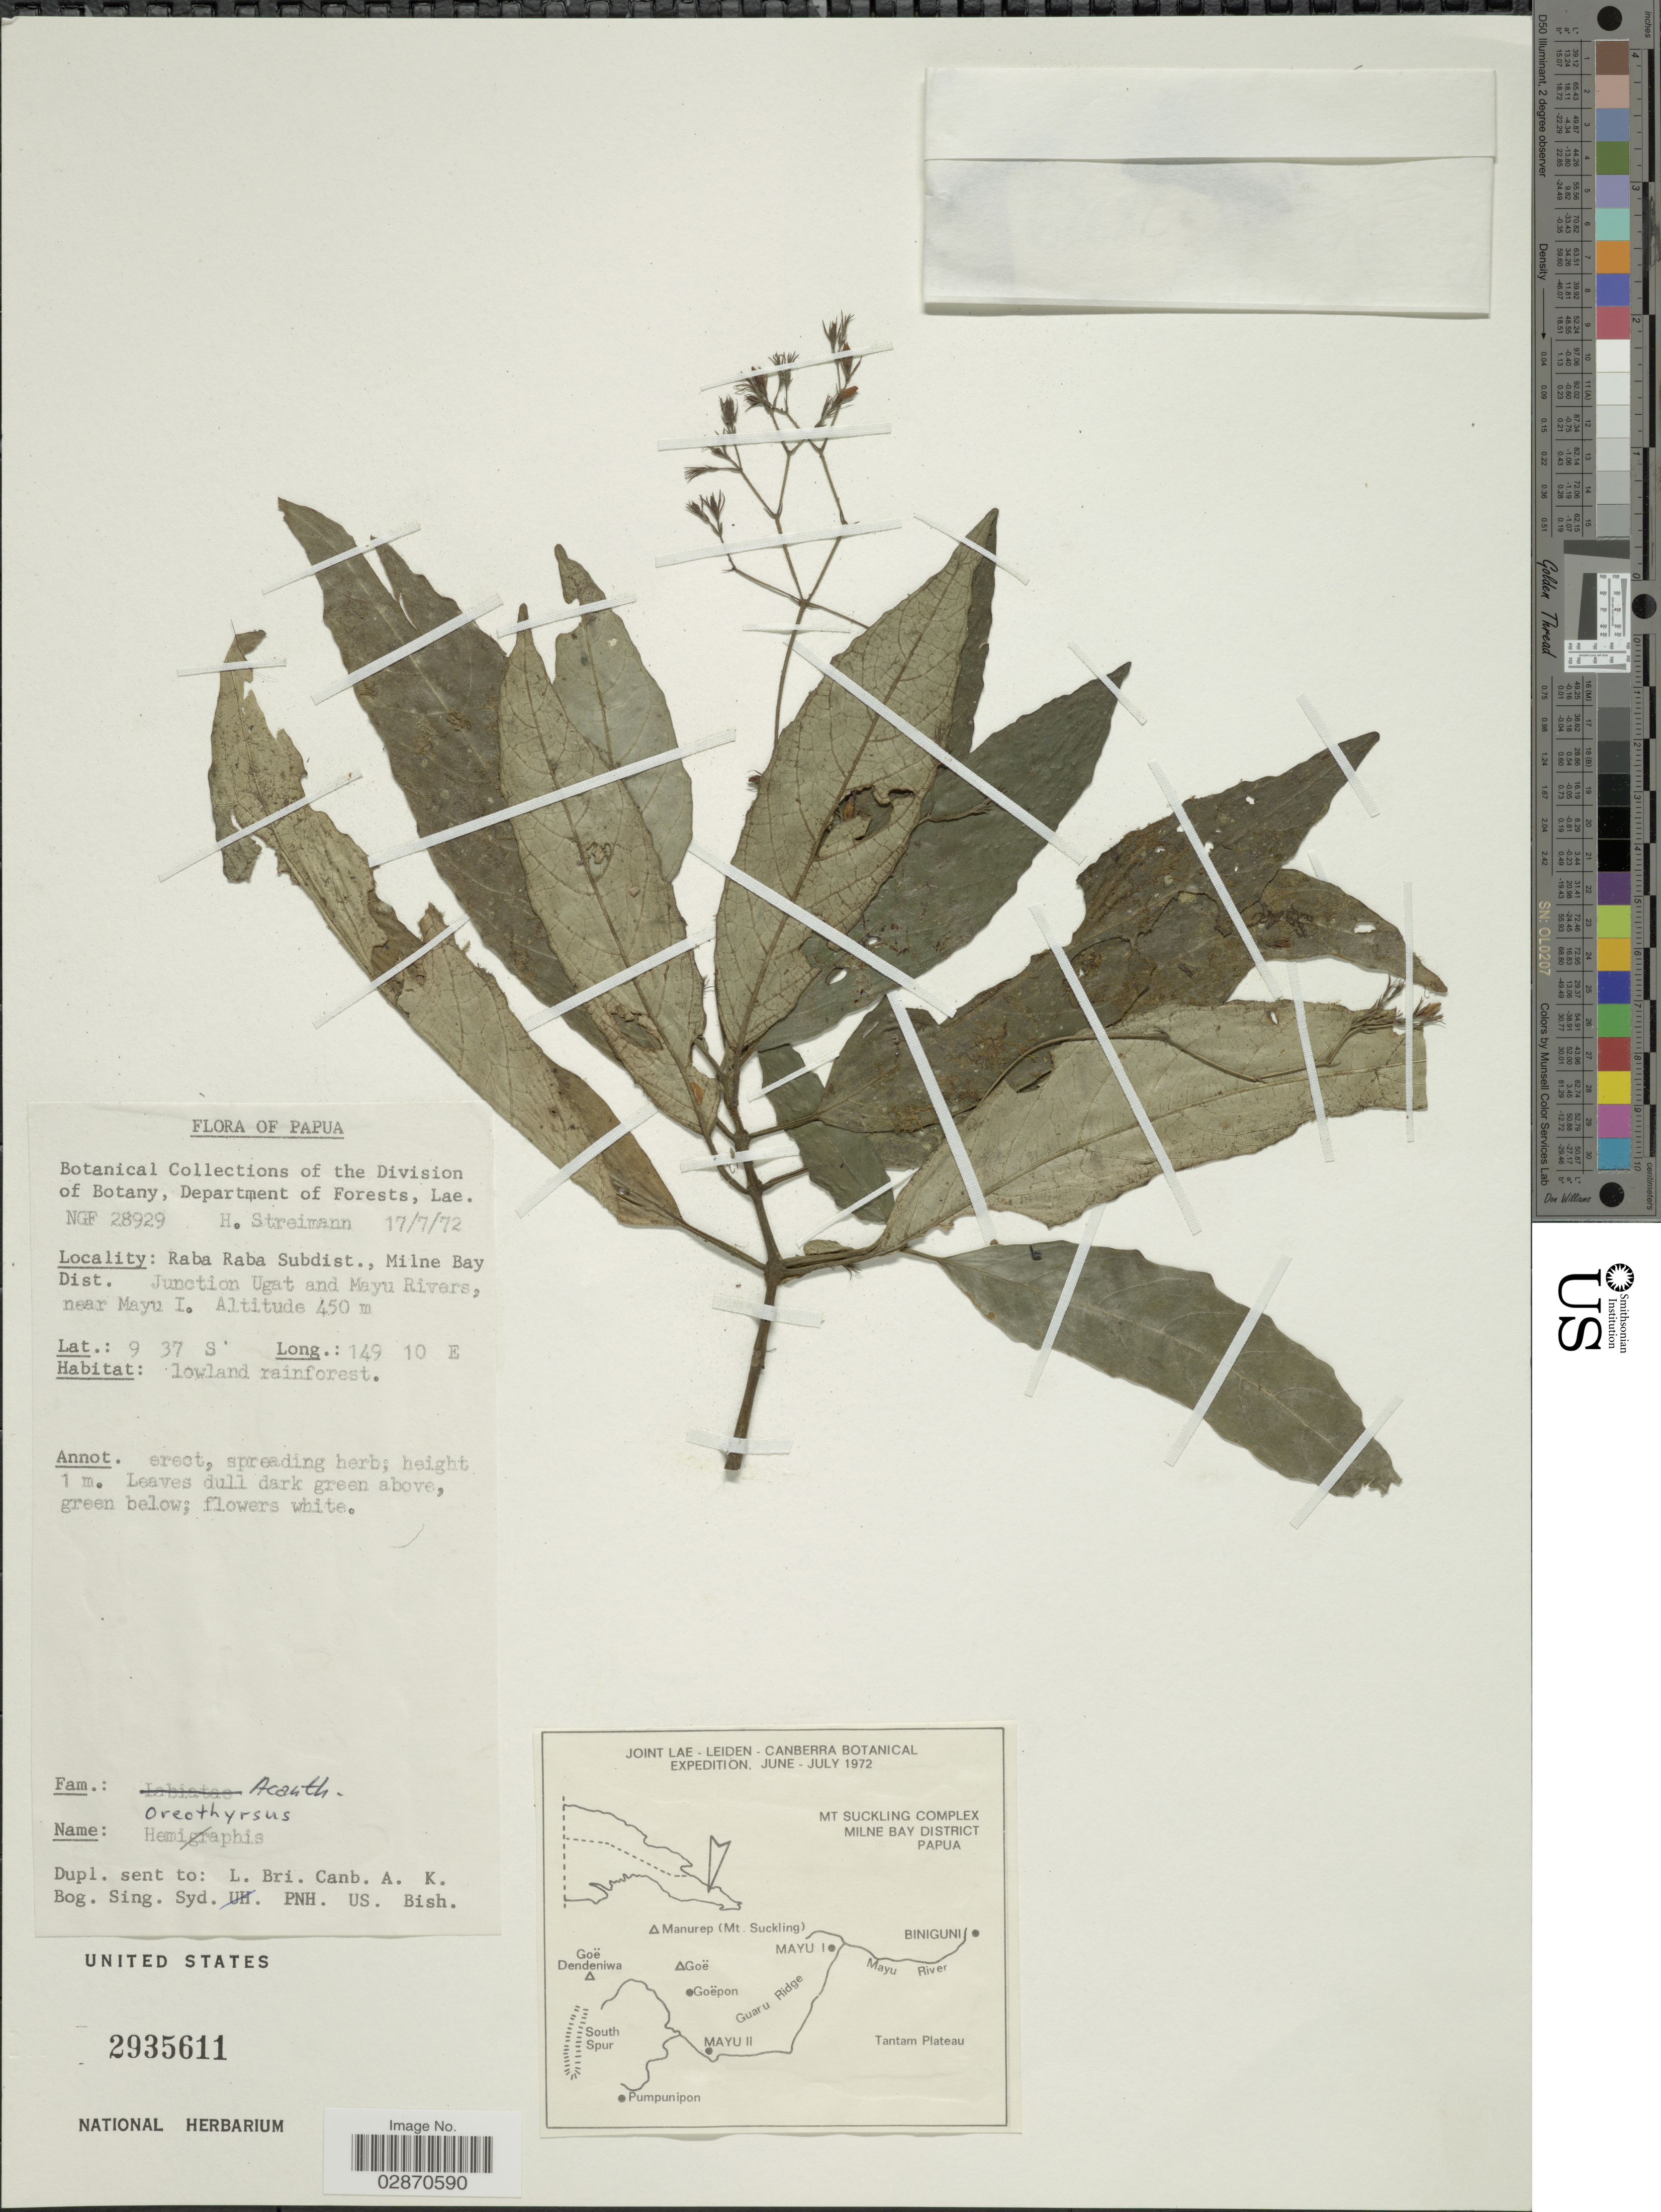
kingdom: Plantae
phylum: Tracheophyta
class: Magnoliopsida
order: Lamiales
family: Acanthaceae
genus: Ptyssiglottis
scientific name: Ptyssiglottis sp.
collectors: Streimann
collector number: NGF 28929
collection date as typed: Transcribed d/m/y: 17/7/72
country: Papua New Guinea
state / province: Milne Bay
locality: Papua. Department of Forests, Lae. Raba Raba Subdist., Milne Bay Dist. Junction Ugat and Mayu Rivers, near Mayu I.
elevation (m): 450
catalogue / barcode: US 2935611